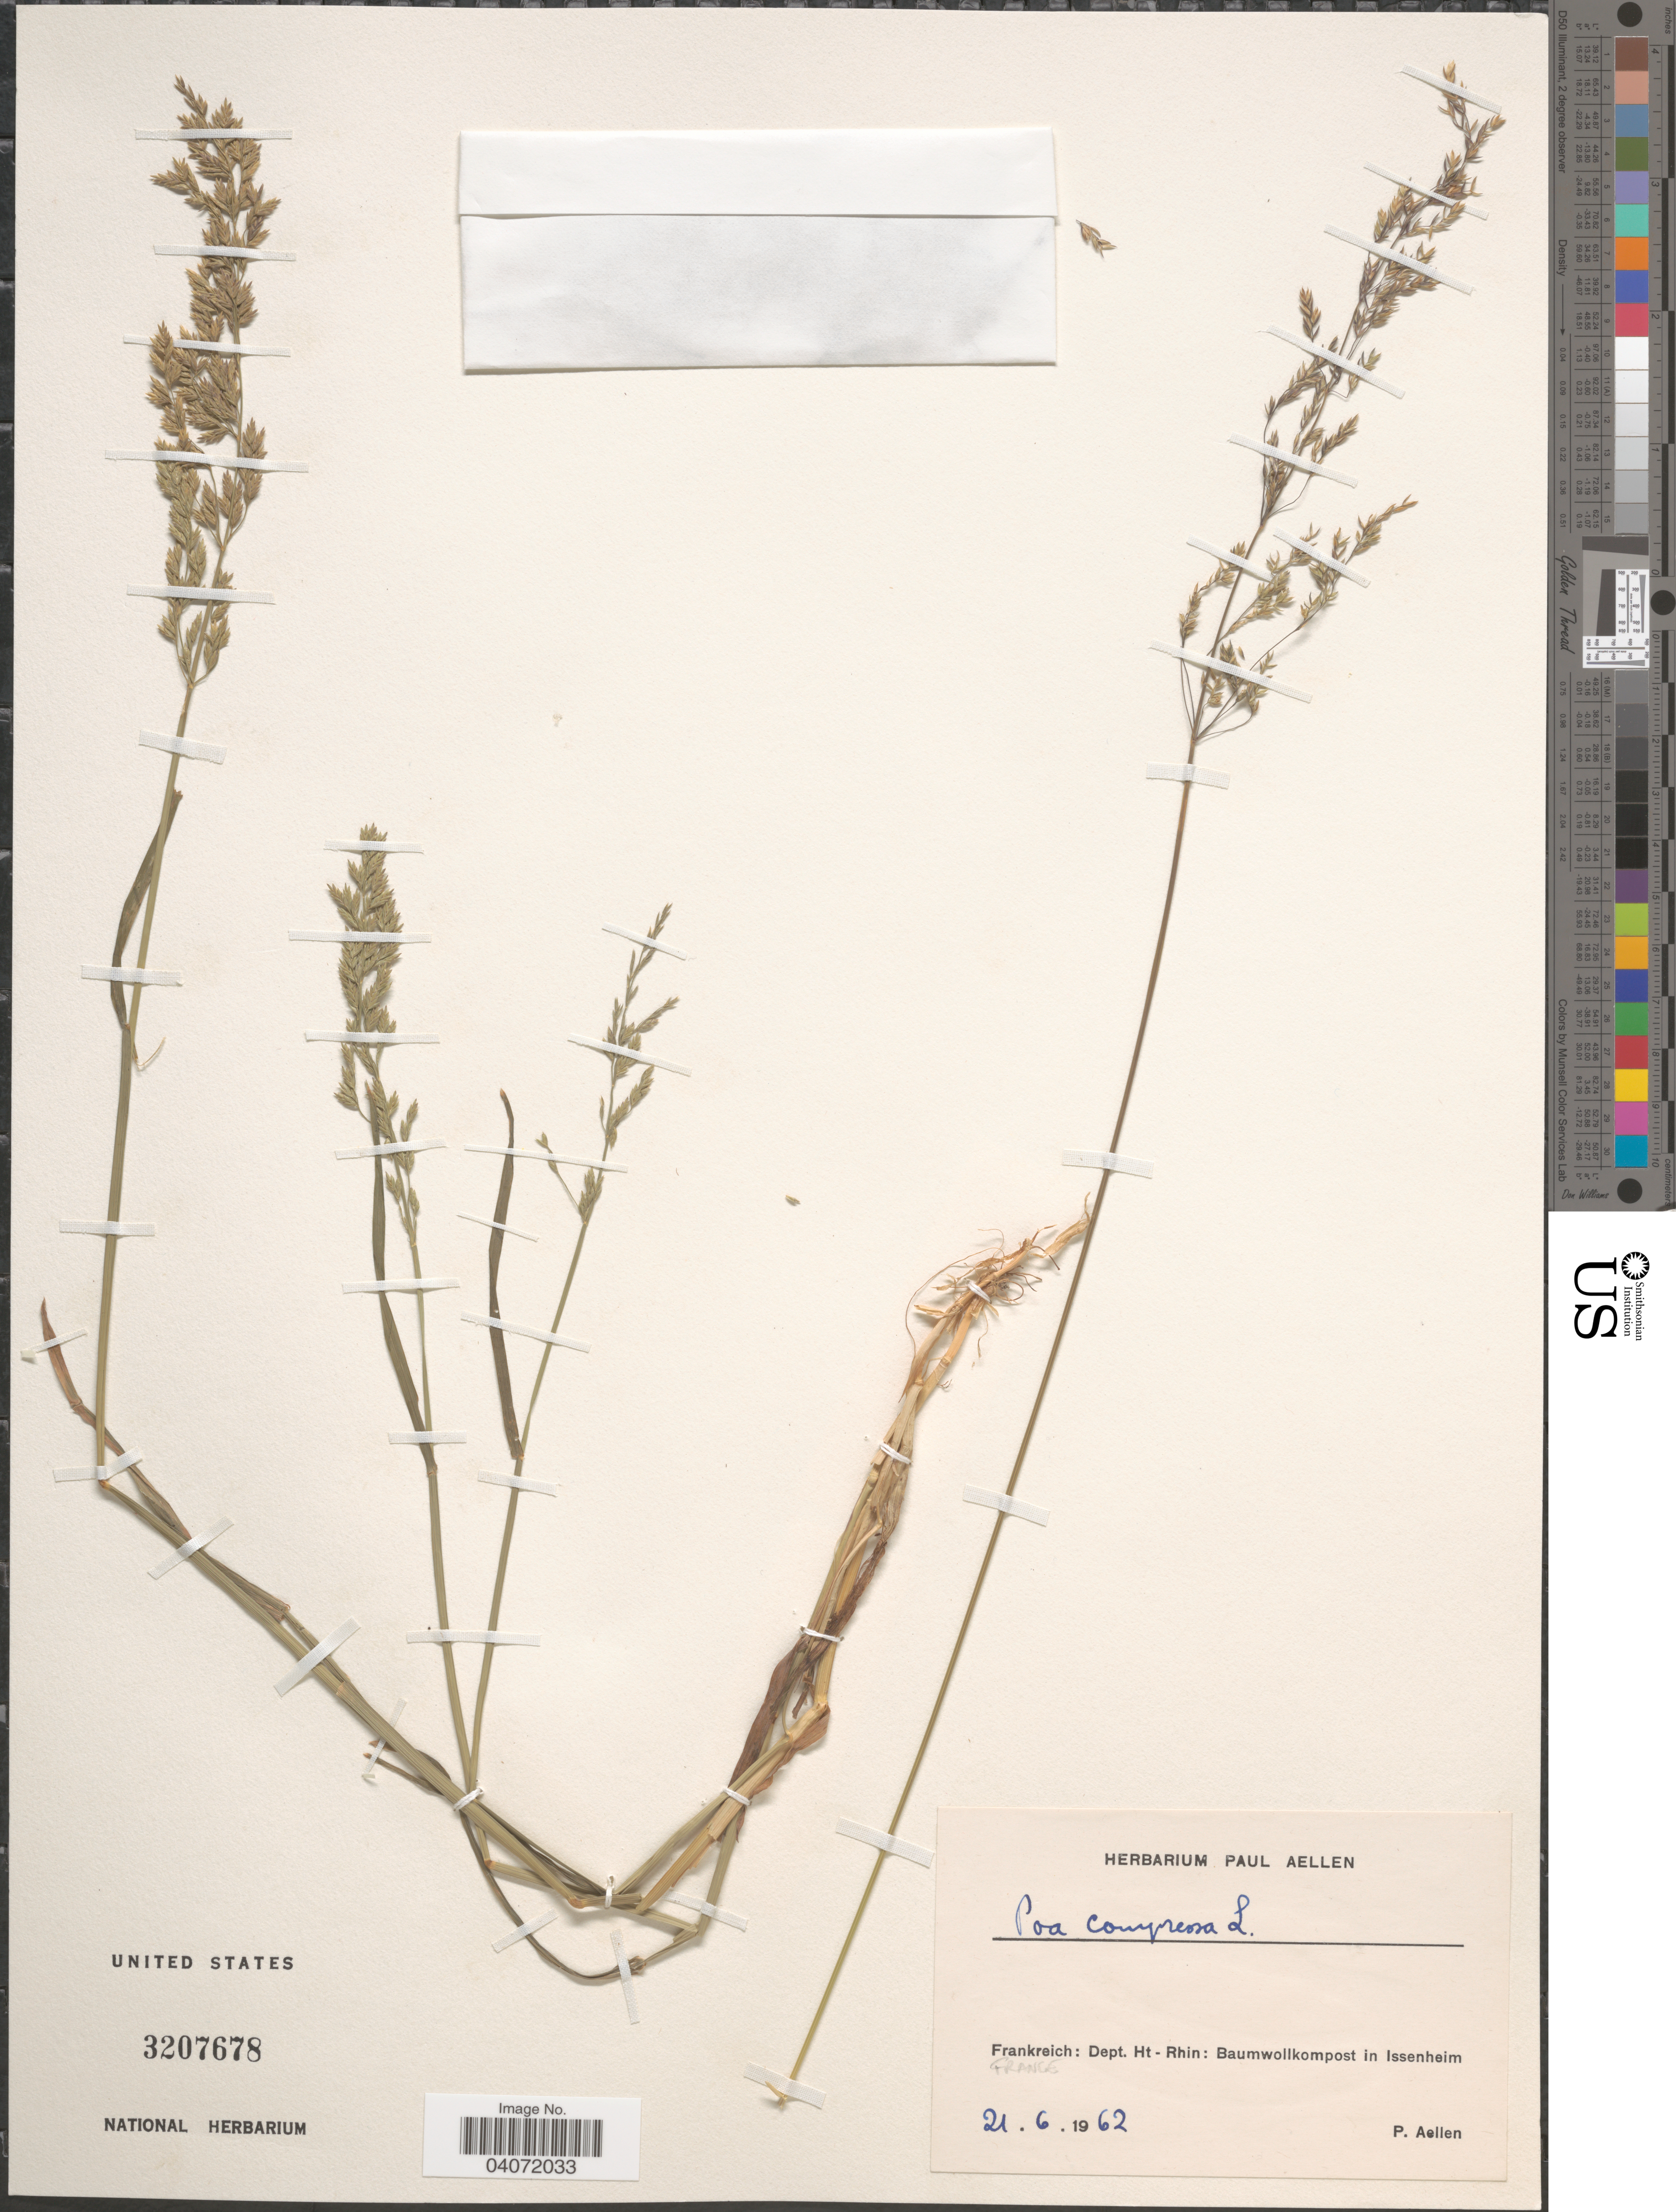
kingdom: Plantae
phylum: Tracheophyta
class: Liliopsida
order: Poales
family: Poaceae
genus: Poa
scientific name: Poa compressa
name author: L.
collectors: P. Aellen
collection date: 1962-06-21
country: France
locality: Frankreich: Dept. Ht- Rhin: Baumwollkompost in Issenheim.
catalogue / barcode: US 3207678